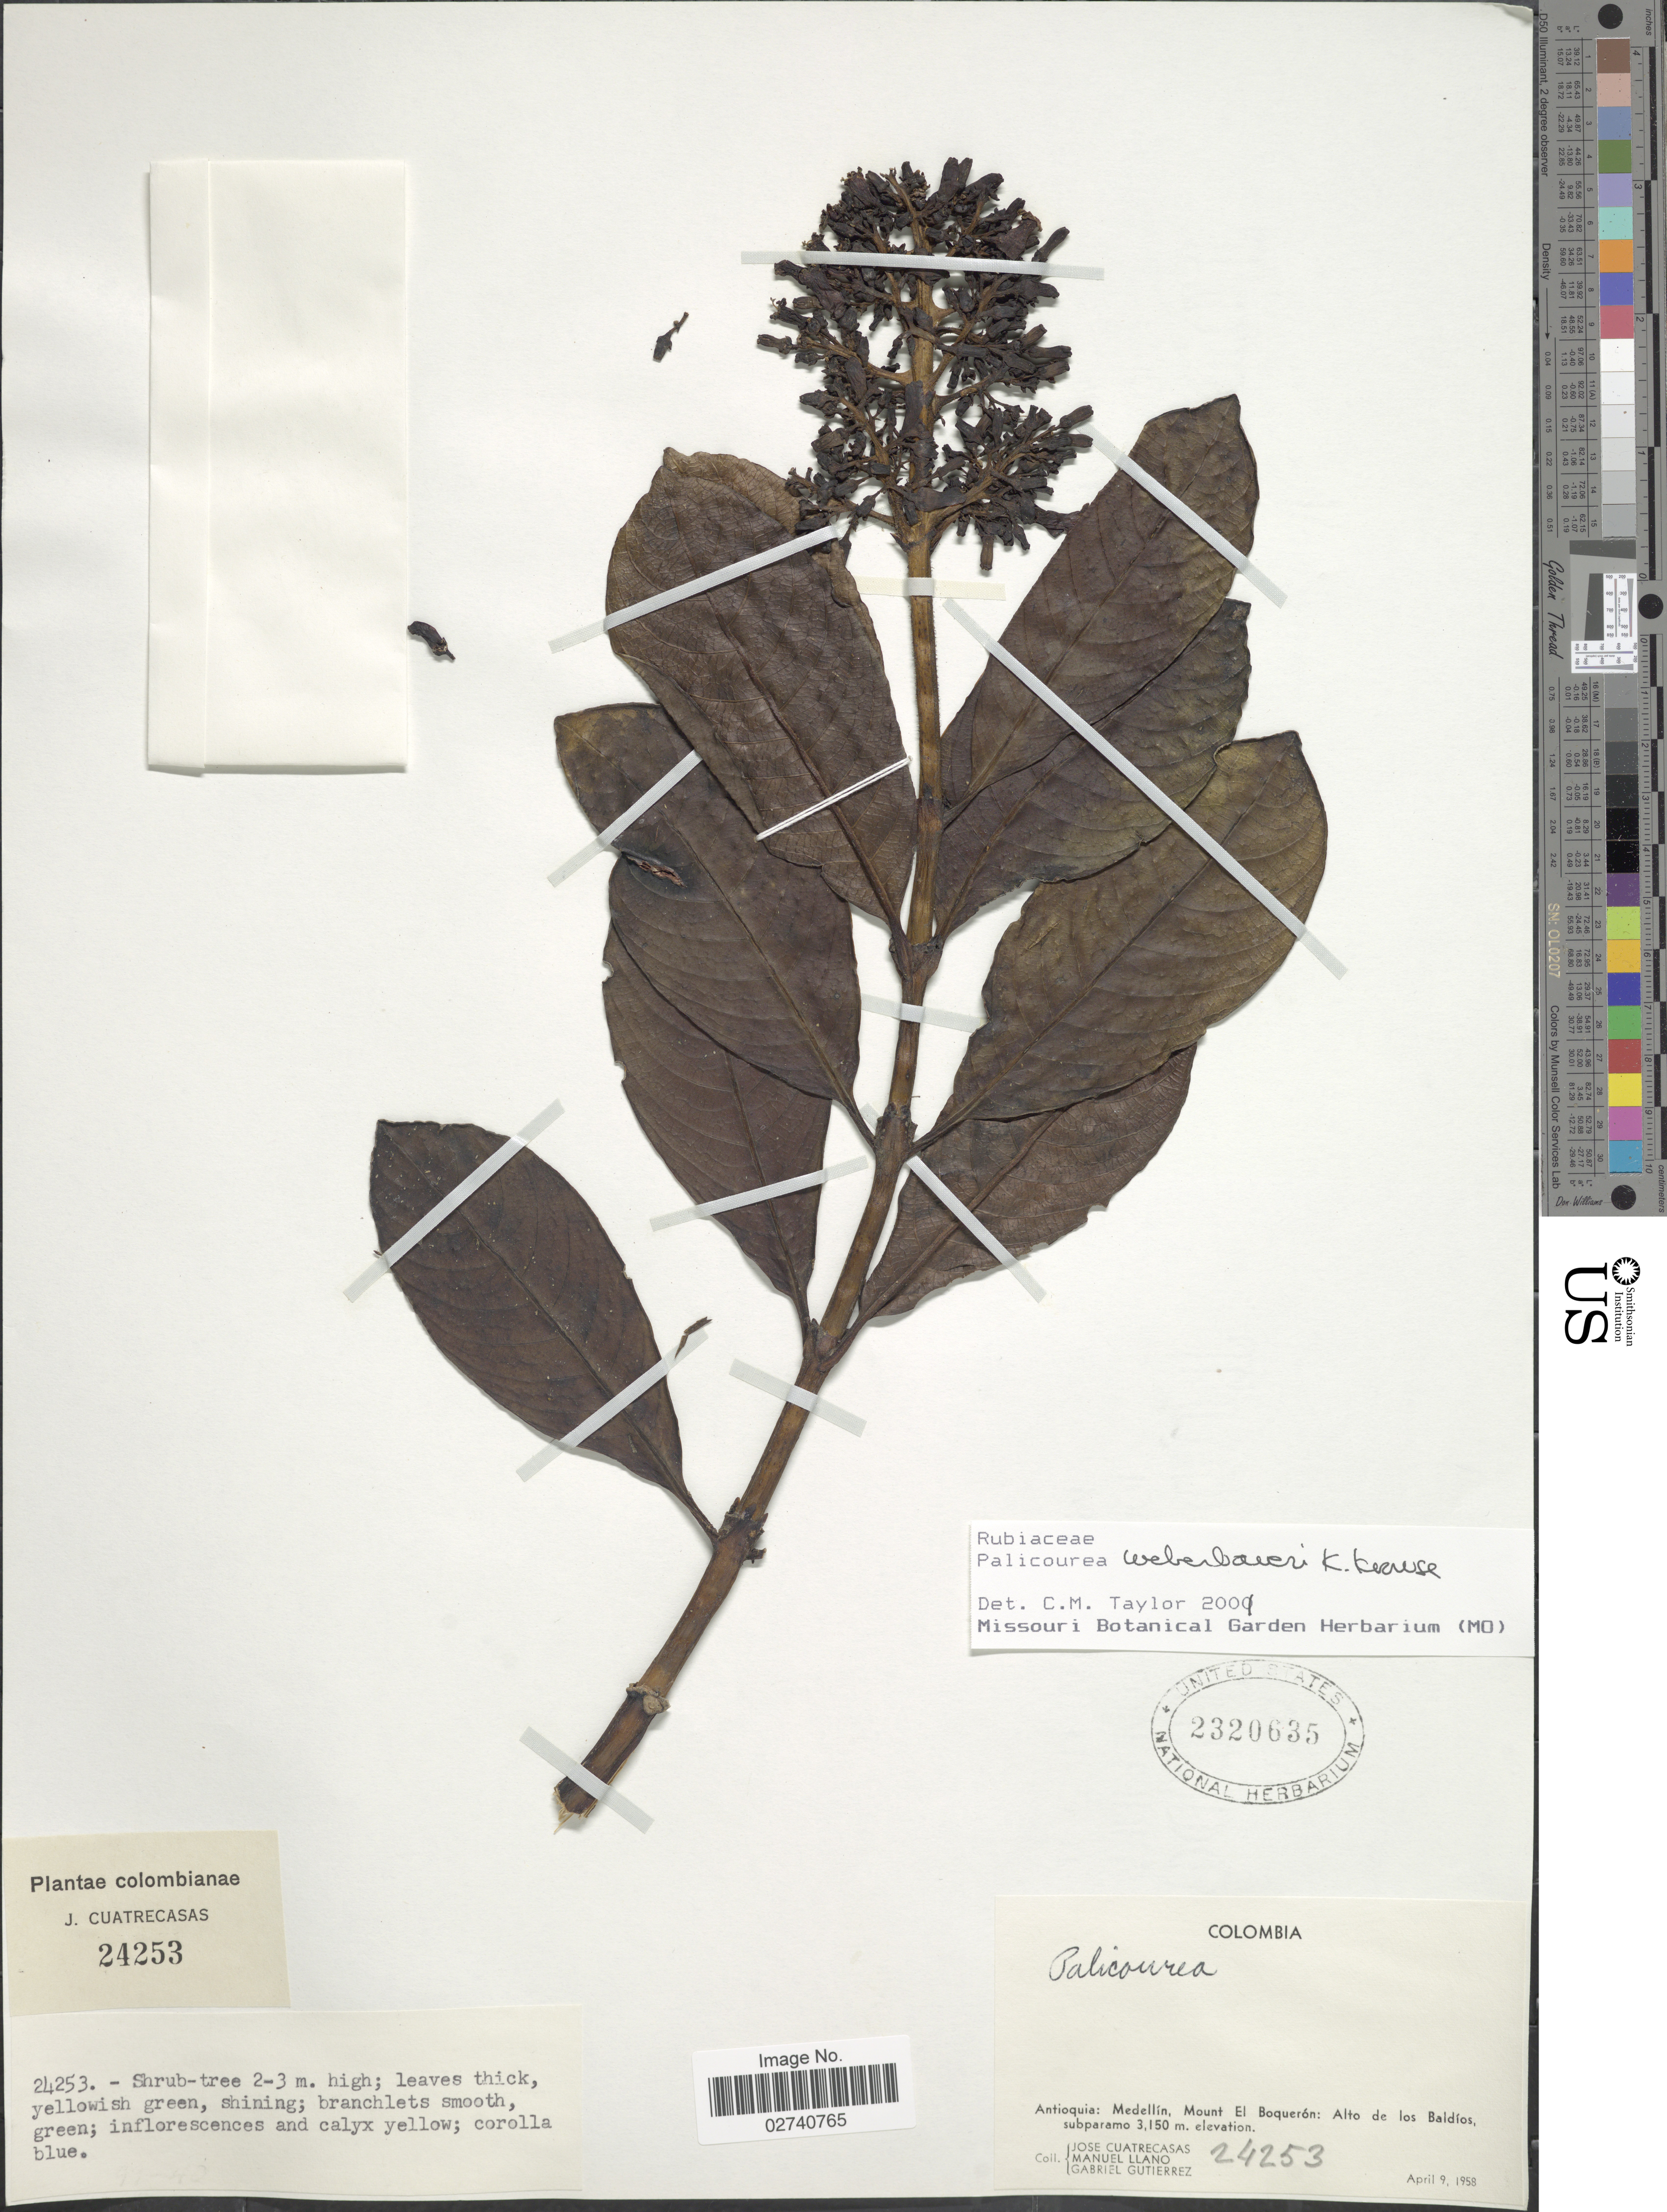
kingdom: Plantae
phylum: Tracheophyta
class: Magnoliopsida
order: Gentianales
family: Rubiaceae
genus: Palicourea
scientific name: Palicourea weberbaueri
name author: K. Krause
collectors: J. Cuatrecasas, M. Llano & G. Gutierrez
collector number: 24253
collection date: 1958-04-09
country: Colombia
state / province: Antioquia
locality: Medellin. Mount El Boqueron: Alto de los Baldios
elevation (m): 3150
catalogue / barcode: US 2320635